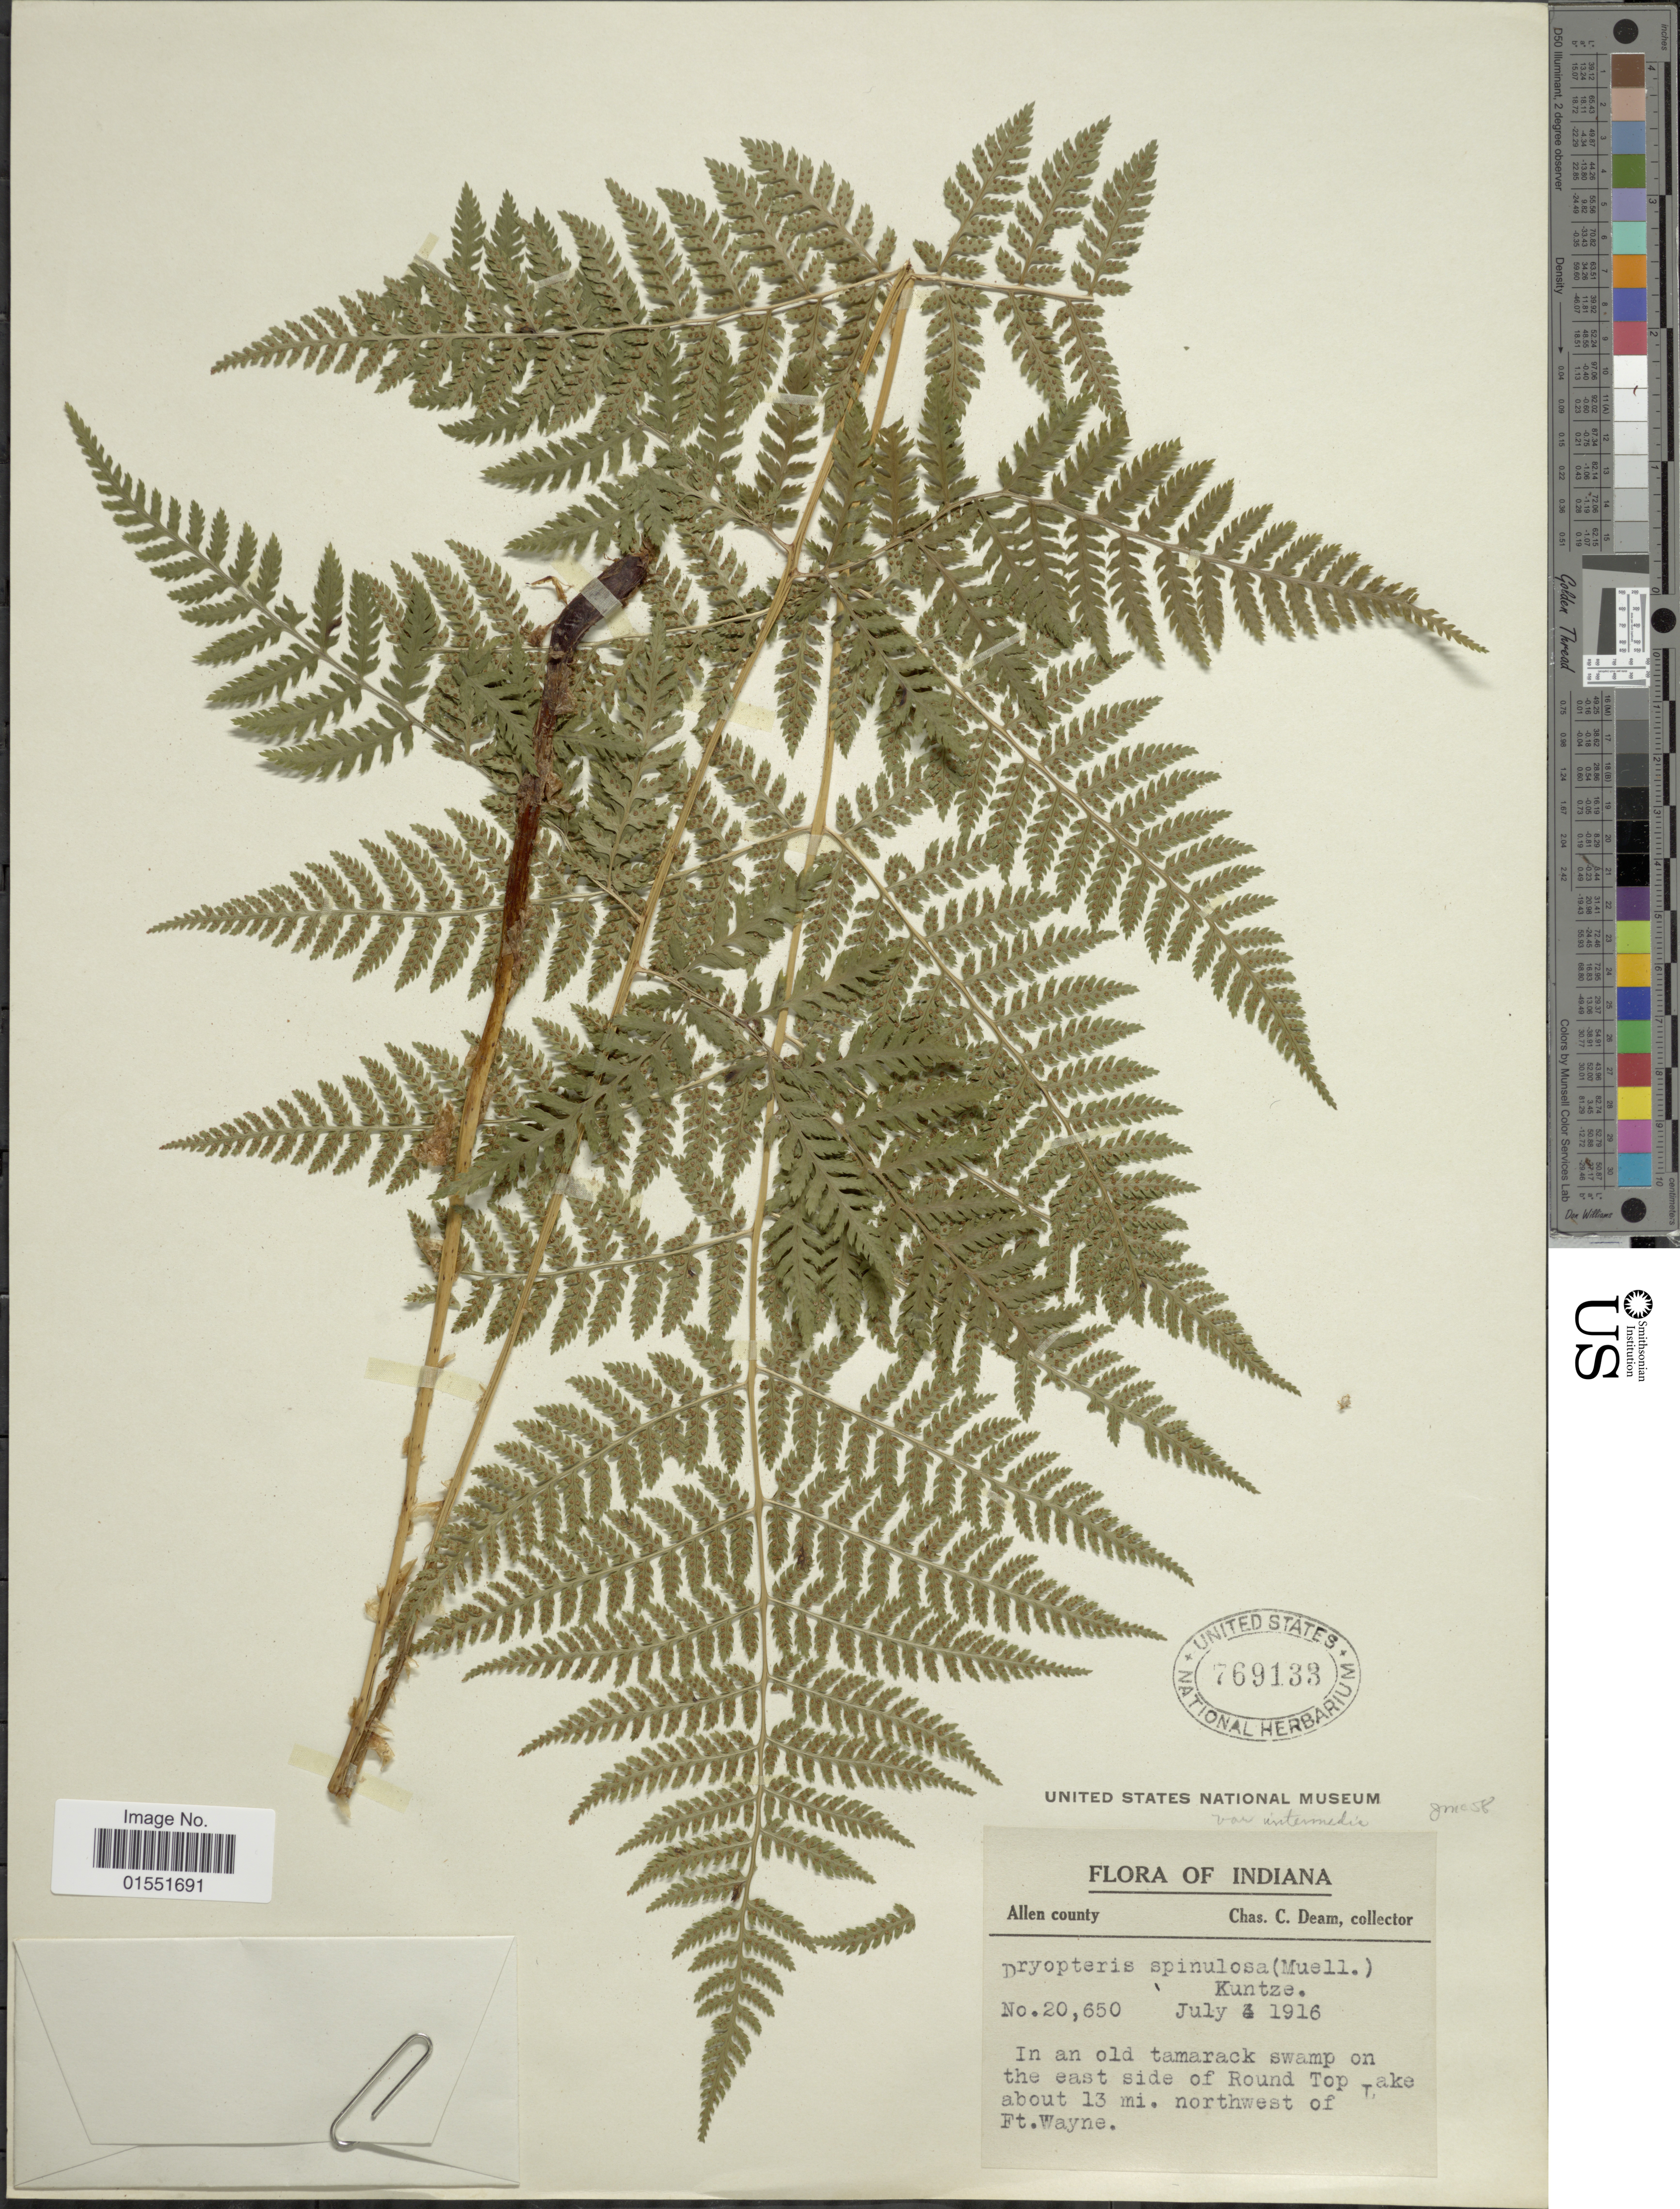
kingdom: Plantae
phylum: Tracheophyta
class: Polypodiopsida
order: Polypodiales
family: Dryopteridaceae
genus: Dryopteris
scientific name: Dryopteris intermedia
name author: (Muhl.) A. Gray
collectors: C. C. Deam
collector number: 20650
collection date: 1916-07-03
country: United States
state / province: Indiana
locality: Allen County. In an old tamarack swamp on the east side of Round Top Lake about 13 mi. northwest of Ft. Wayne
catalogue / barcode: US 769133